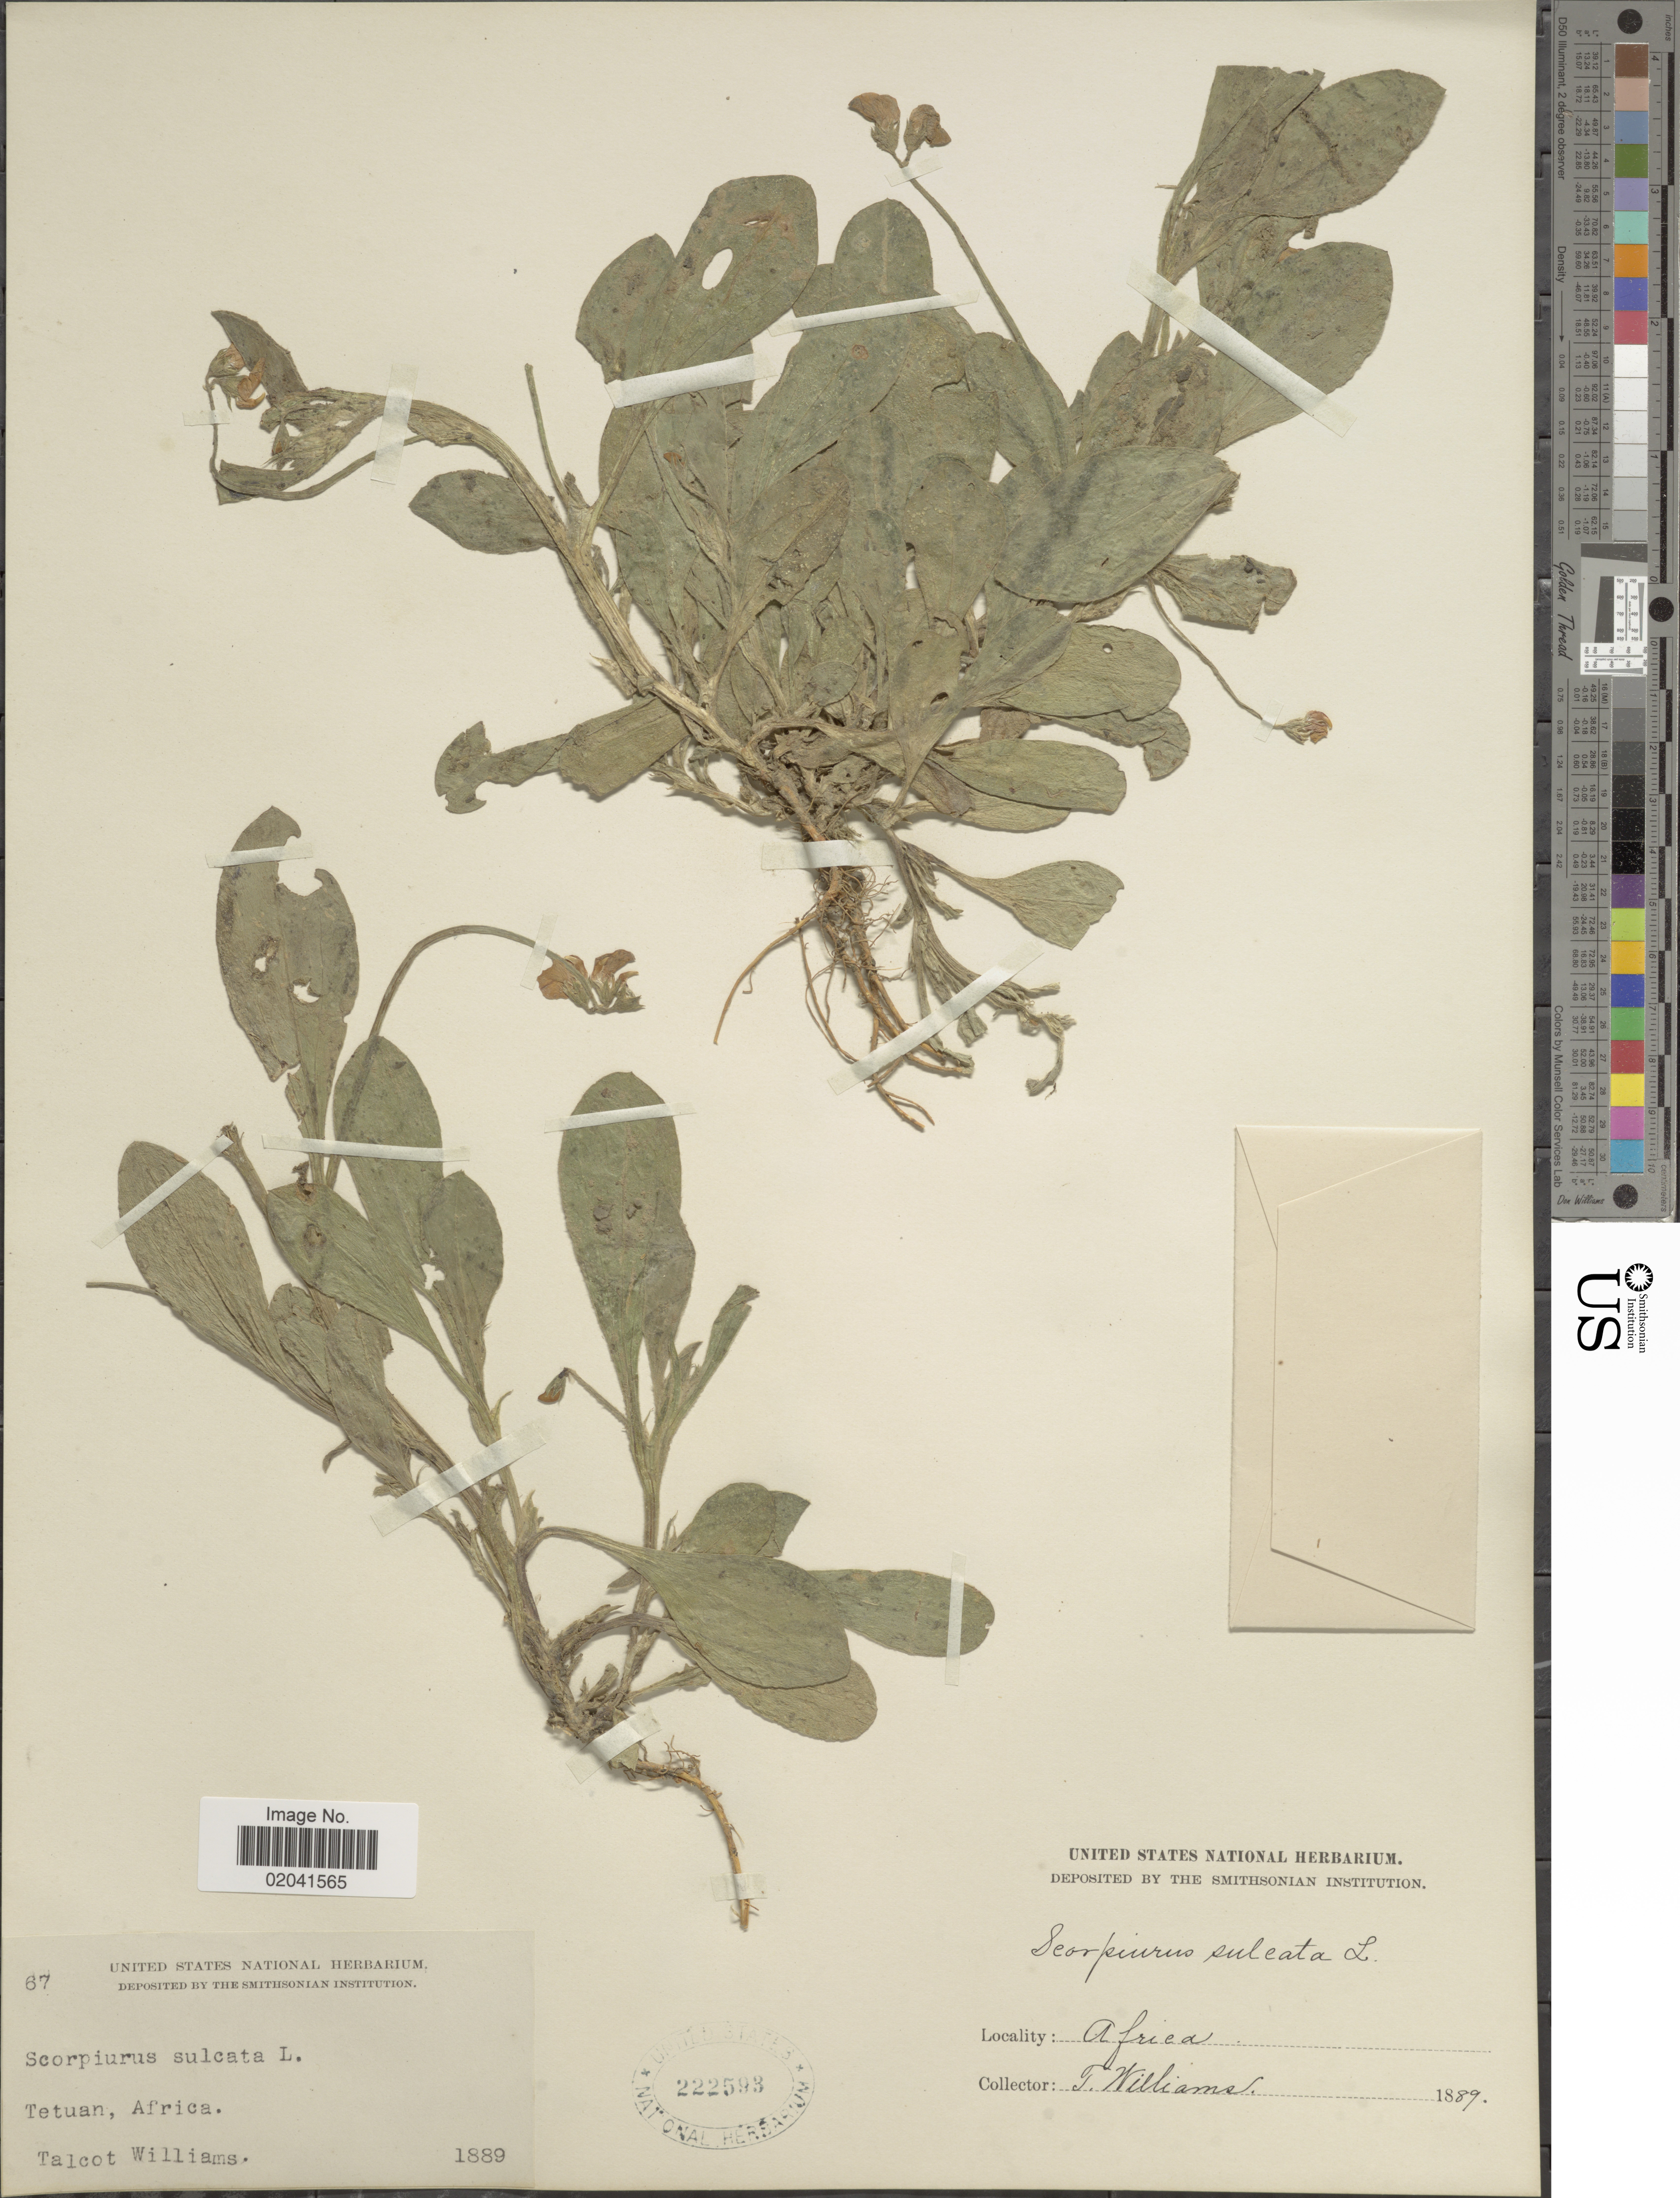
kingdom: Plantae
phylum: Tracheophyta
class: Magnoliopsida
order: Fabales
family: Fabaceae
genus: Scorpiurus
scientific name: Scorpiurus sulcata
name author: L.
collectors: T. Williams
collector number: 67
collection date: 1889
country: Morocco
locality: Tetuan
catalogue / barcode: US 222593